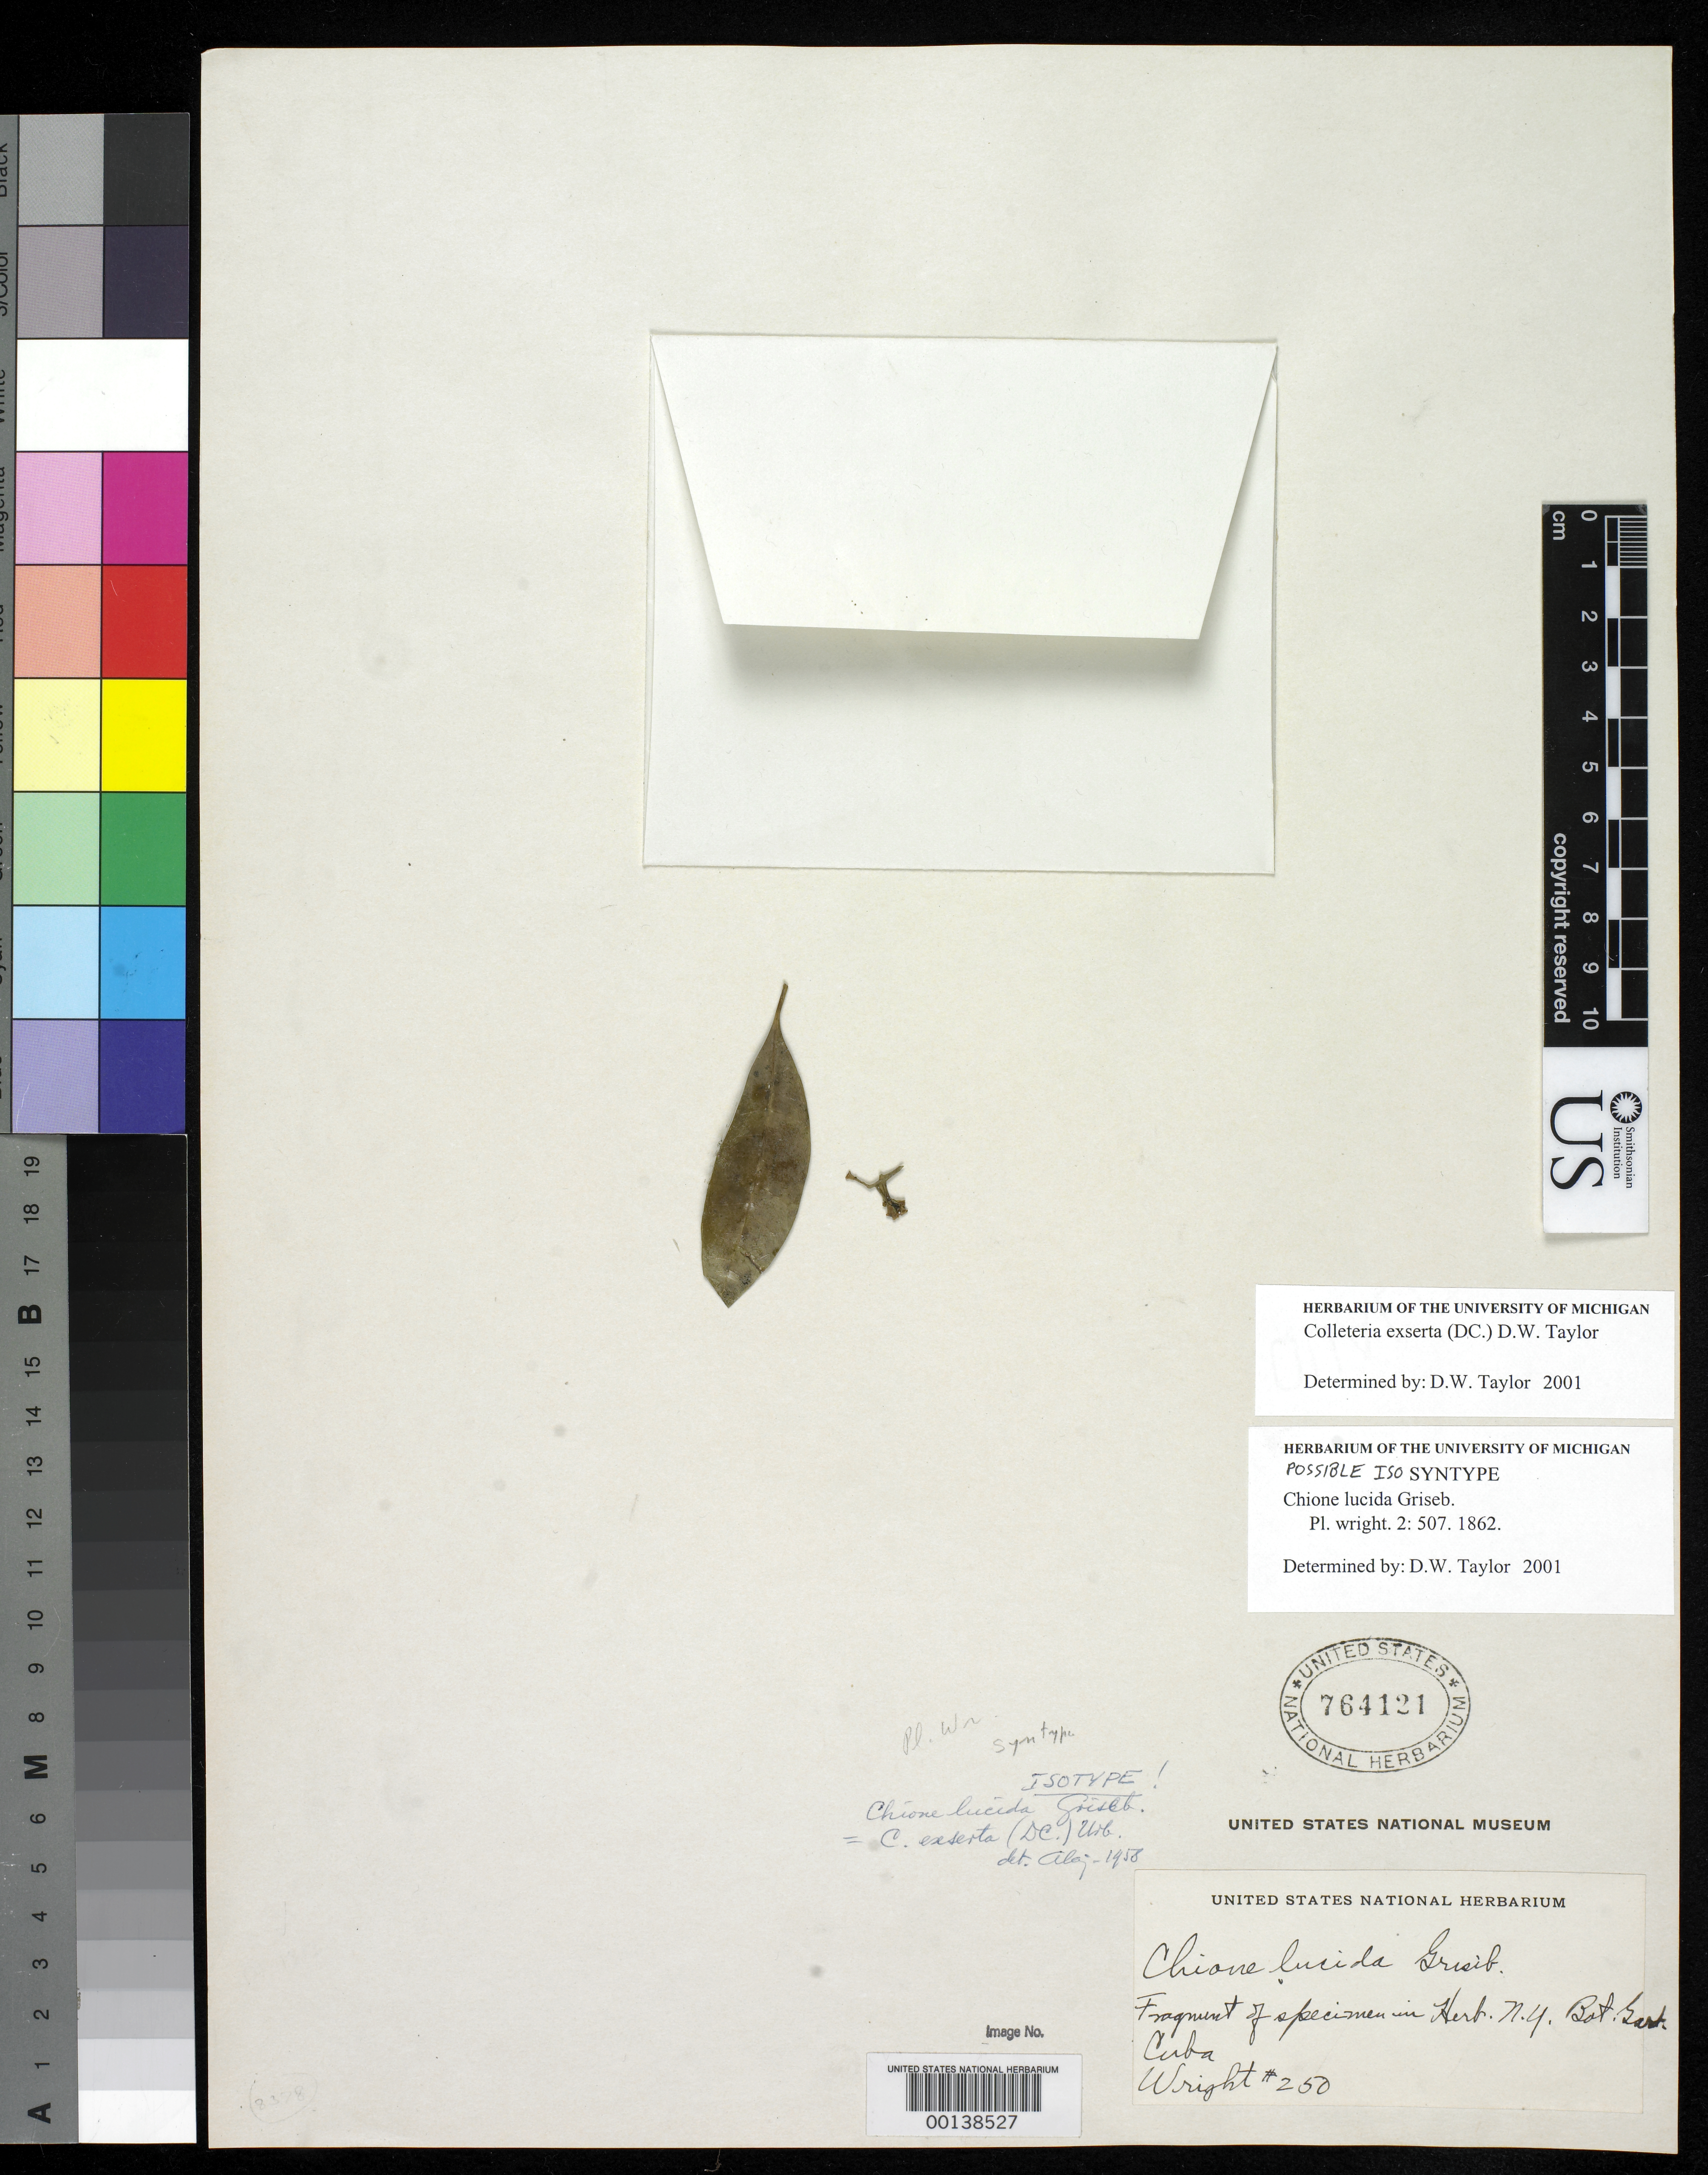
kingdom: Plantae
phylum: Tracheophyta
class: Magnoliopsida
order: Gentianales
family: Rubiaceae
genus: Chione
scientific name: Chione lucida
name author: Griseb.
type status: Possible Isosyntype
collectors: C. Wright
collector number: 250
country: Cuba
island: Greater Antilles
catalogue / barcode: US 764121